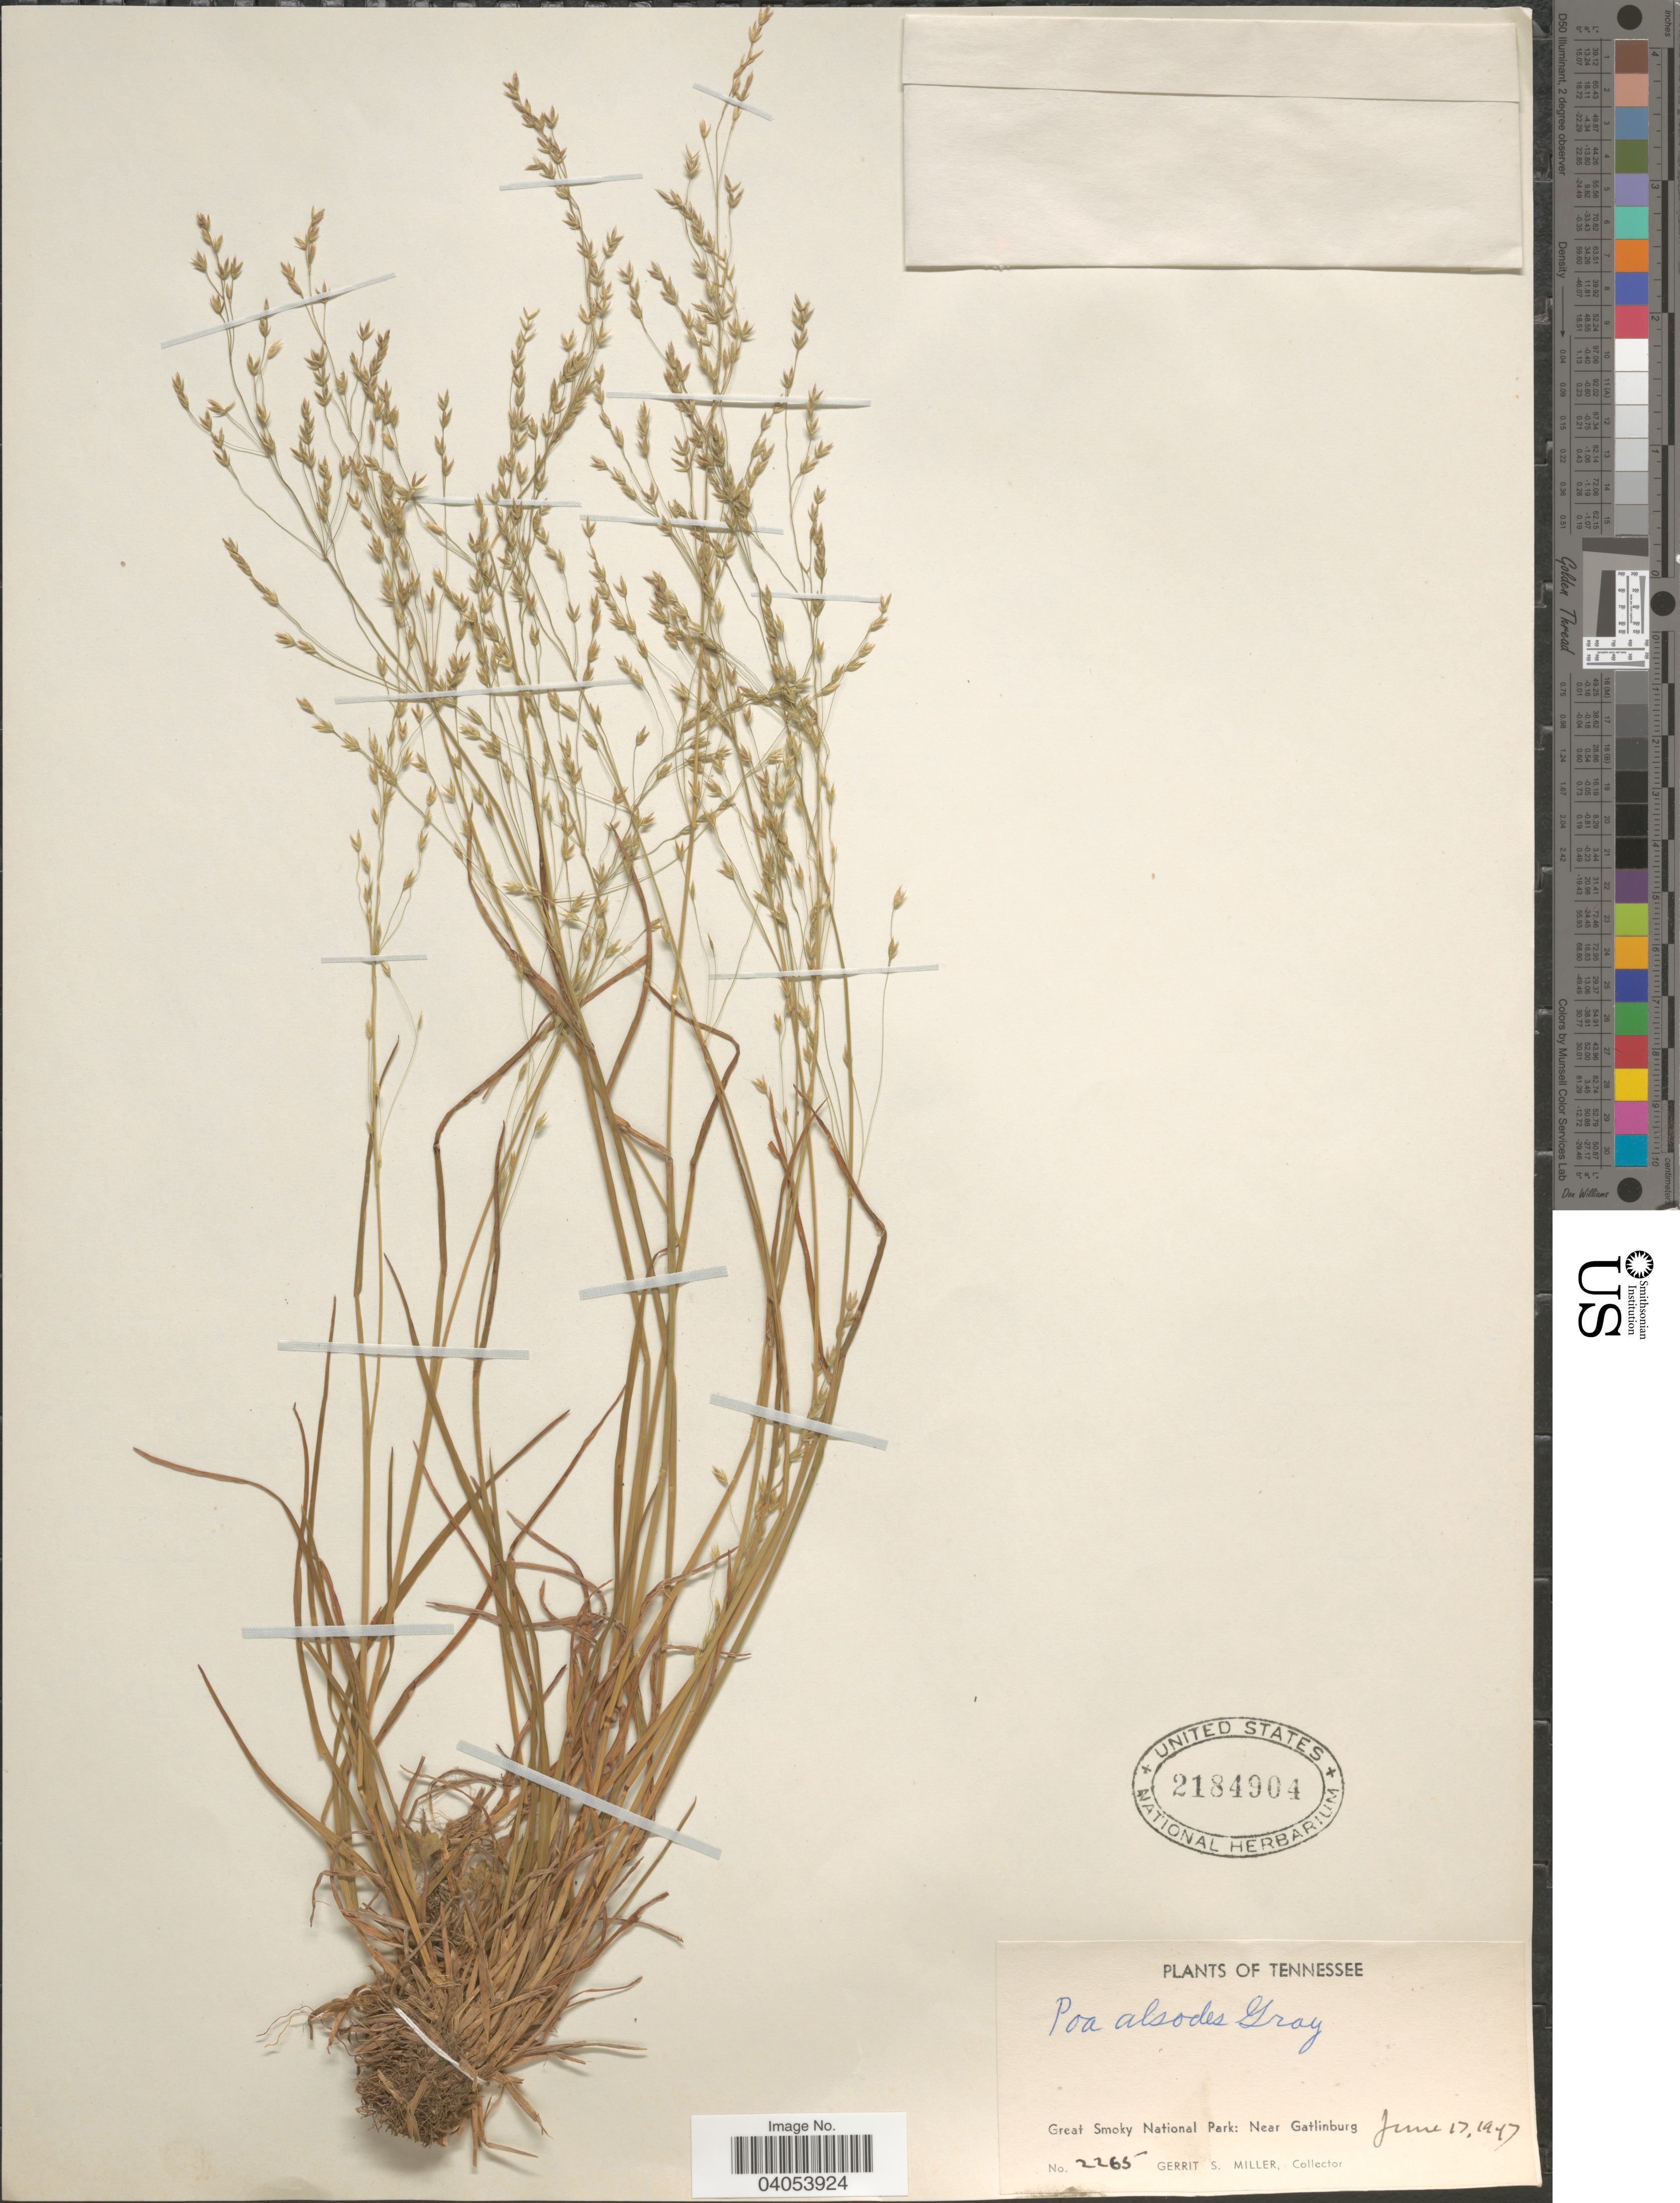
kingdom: Plantae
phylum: Tracheophyta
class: Liliopsida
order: Poales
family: Poaceae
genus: Poa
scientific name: Poa alsodes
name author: A. Gray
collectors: G. S. Miller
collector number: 2265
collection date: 1947-06-17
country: United States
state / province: Tennessee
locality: Great Smoky National Park: Near Gatlinburg.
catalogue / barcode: US 2184904